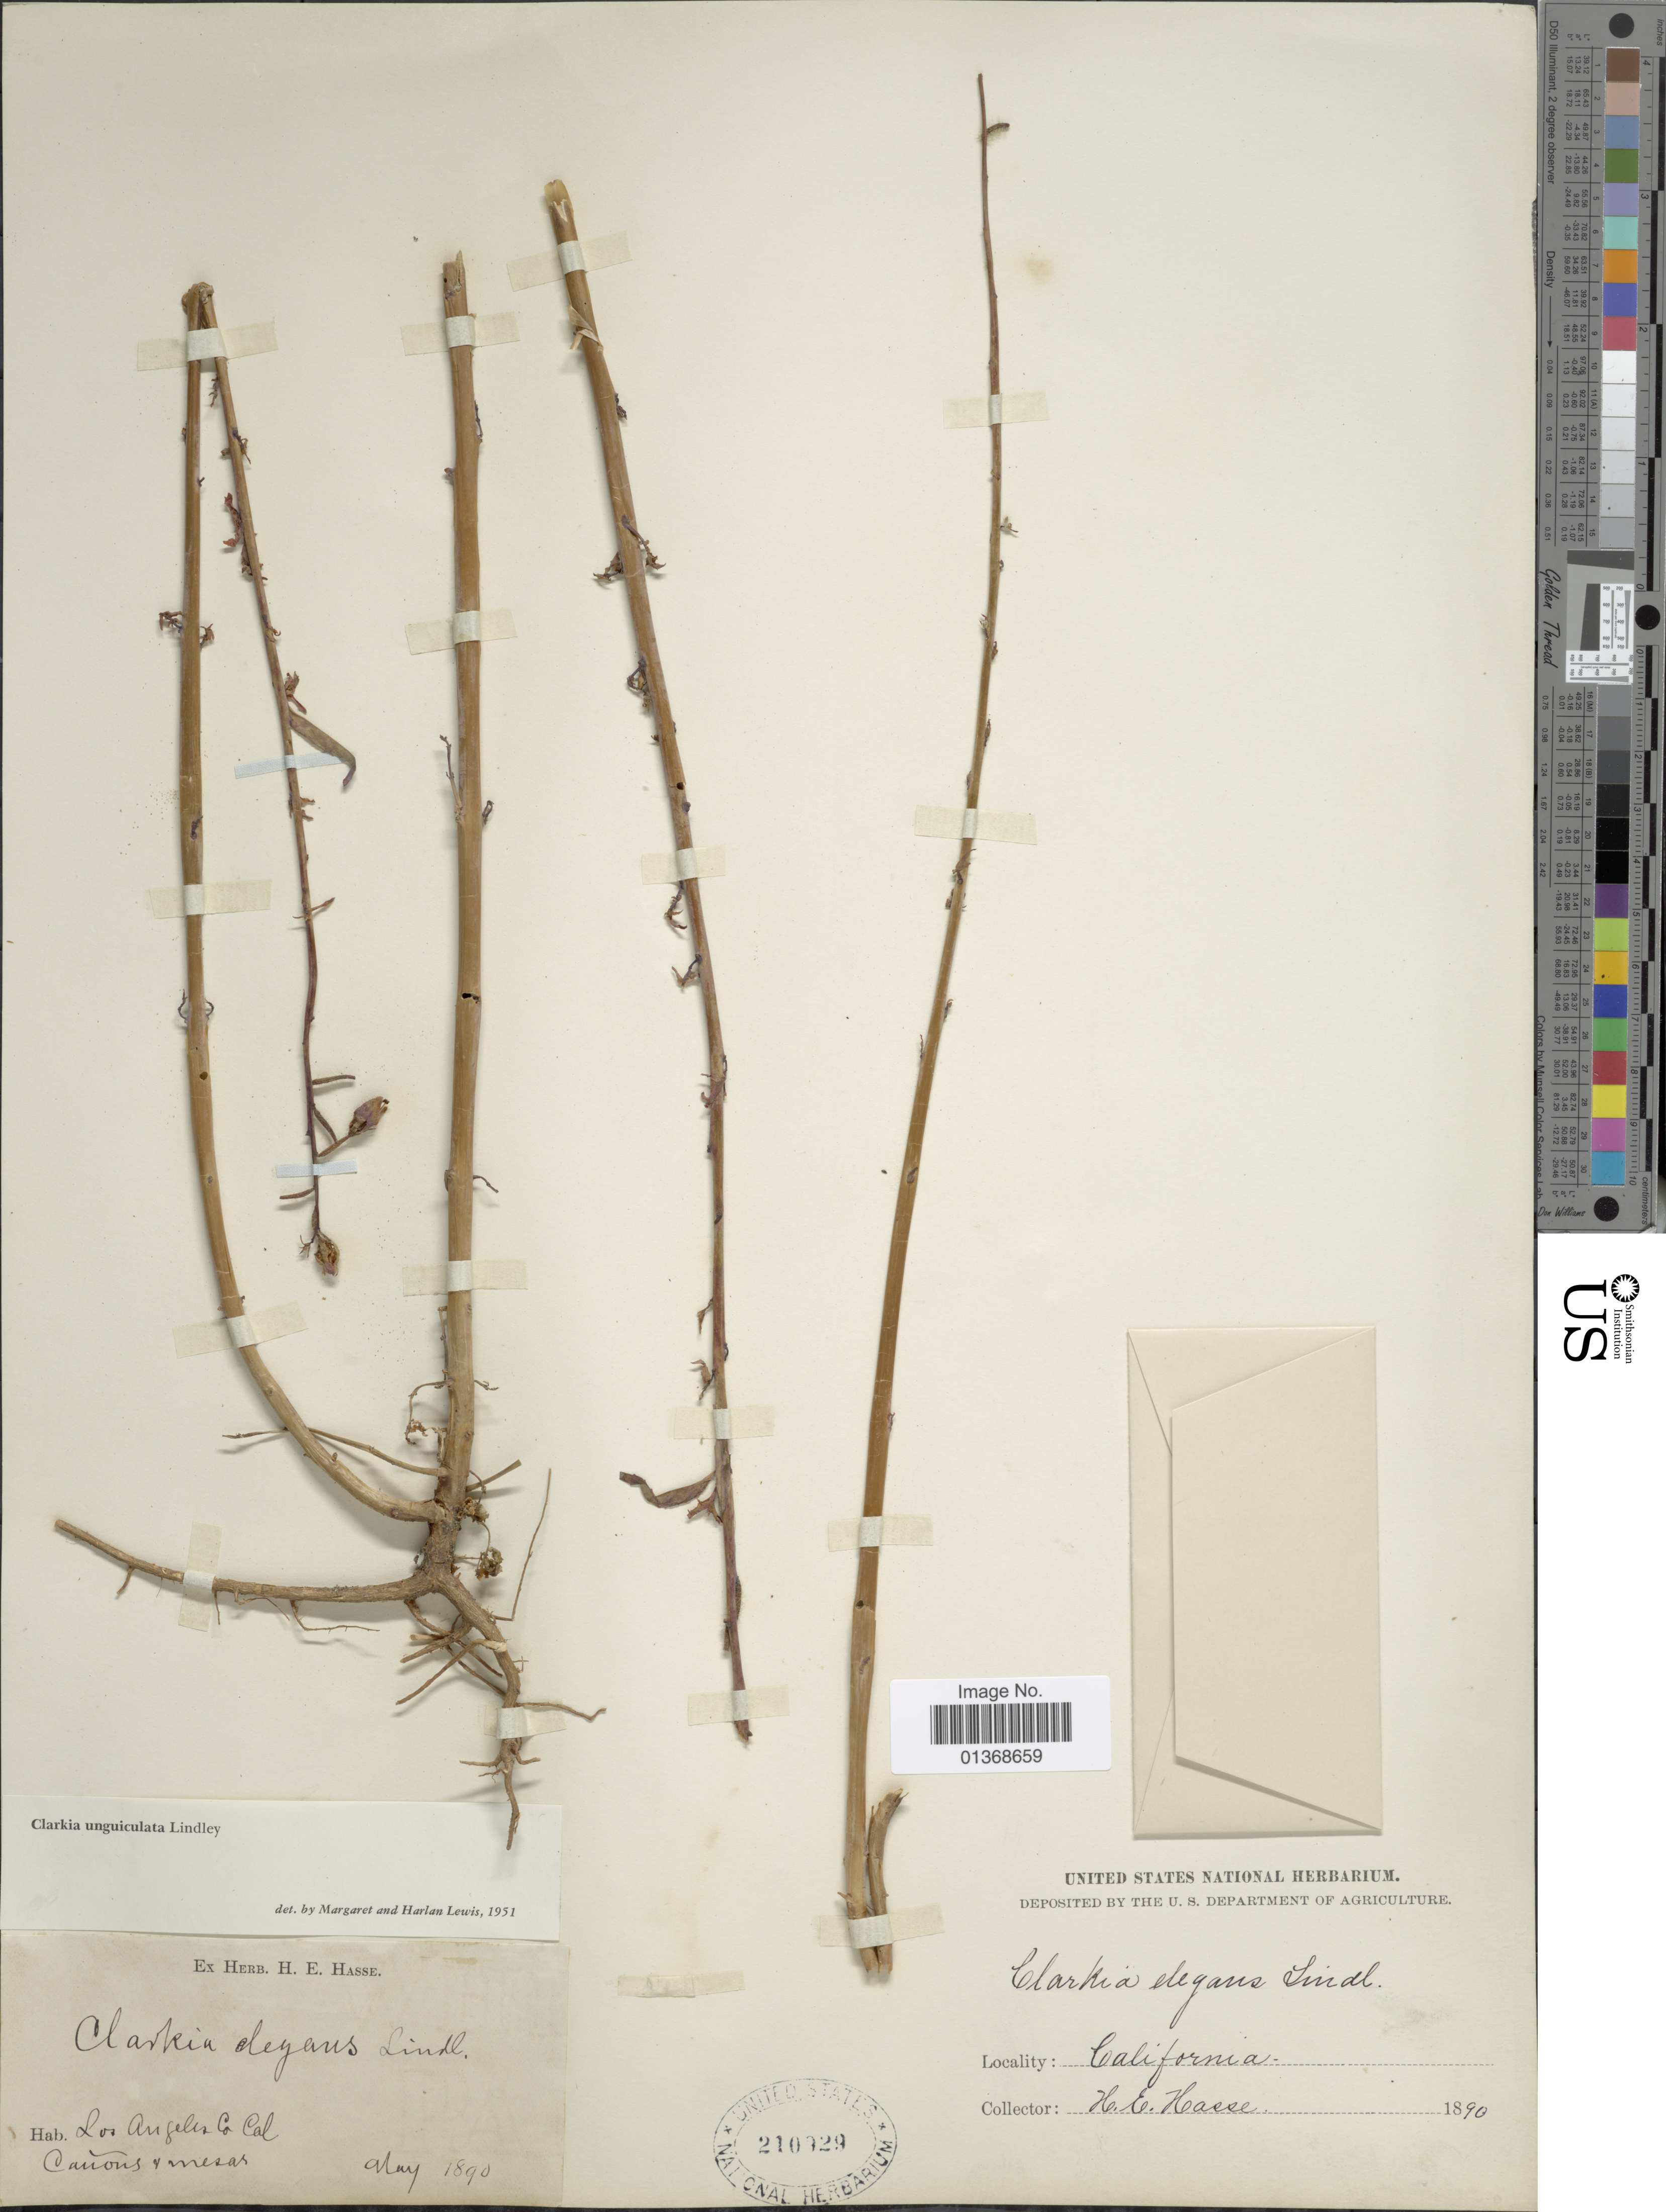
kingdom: Plantae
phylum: Tracheophyta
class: Magnoliopsida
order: Myrtales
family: Onagraceae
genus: Clarkia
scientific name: Clarkia unguiculata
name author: Lindl.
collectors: H. E. Hasse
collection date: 1890-05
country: United States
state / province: California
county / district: Los Angeles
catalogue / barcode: US 210929